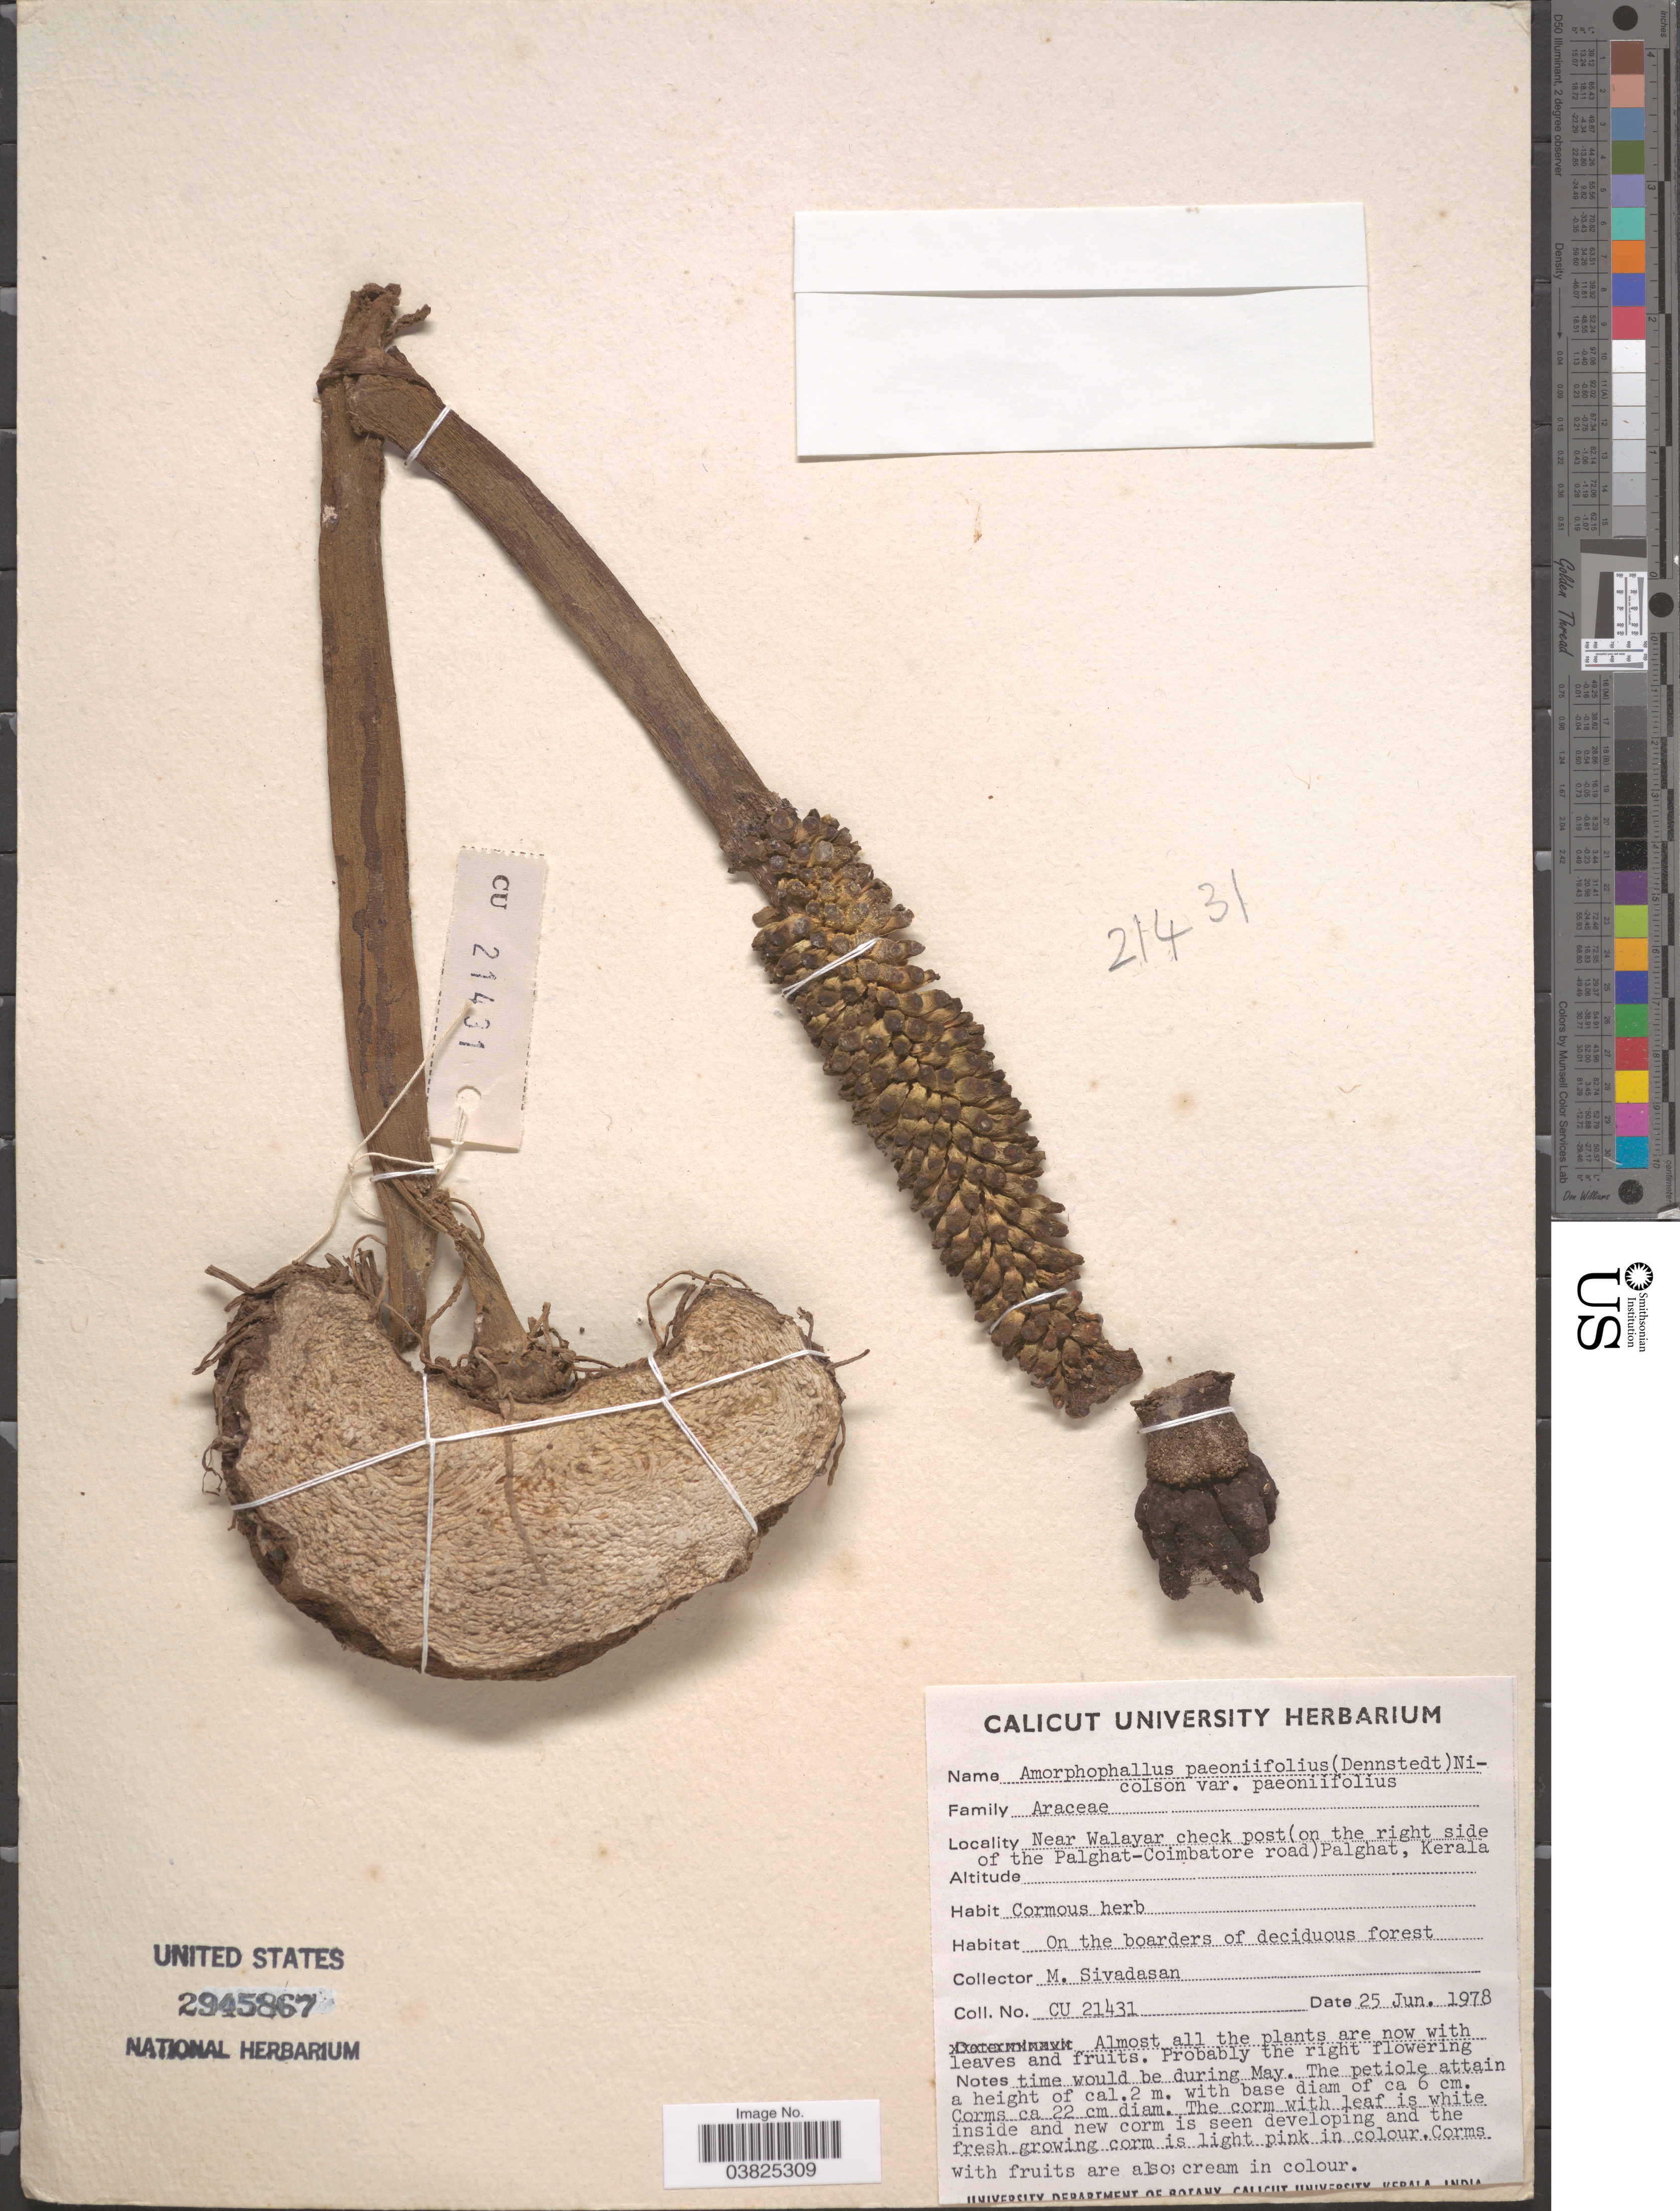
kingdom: Plantae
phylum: Tracheophyta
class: Liliopsida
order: Alismatales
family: Araceae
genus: Amorphophallus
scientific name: Amorphophallus paeoniifolius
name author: (Dennst.) Nicolson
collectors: M. Sivadasan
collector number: CU 21431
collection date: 1978-06-25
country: India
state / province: Kerala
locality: Near Walayar check post (on the right side of the Palghat-Coimbatore road) Palghat.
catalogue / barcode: US 2945867